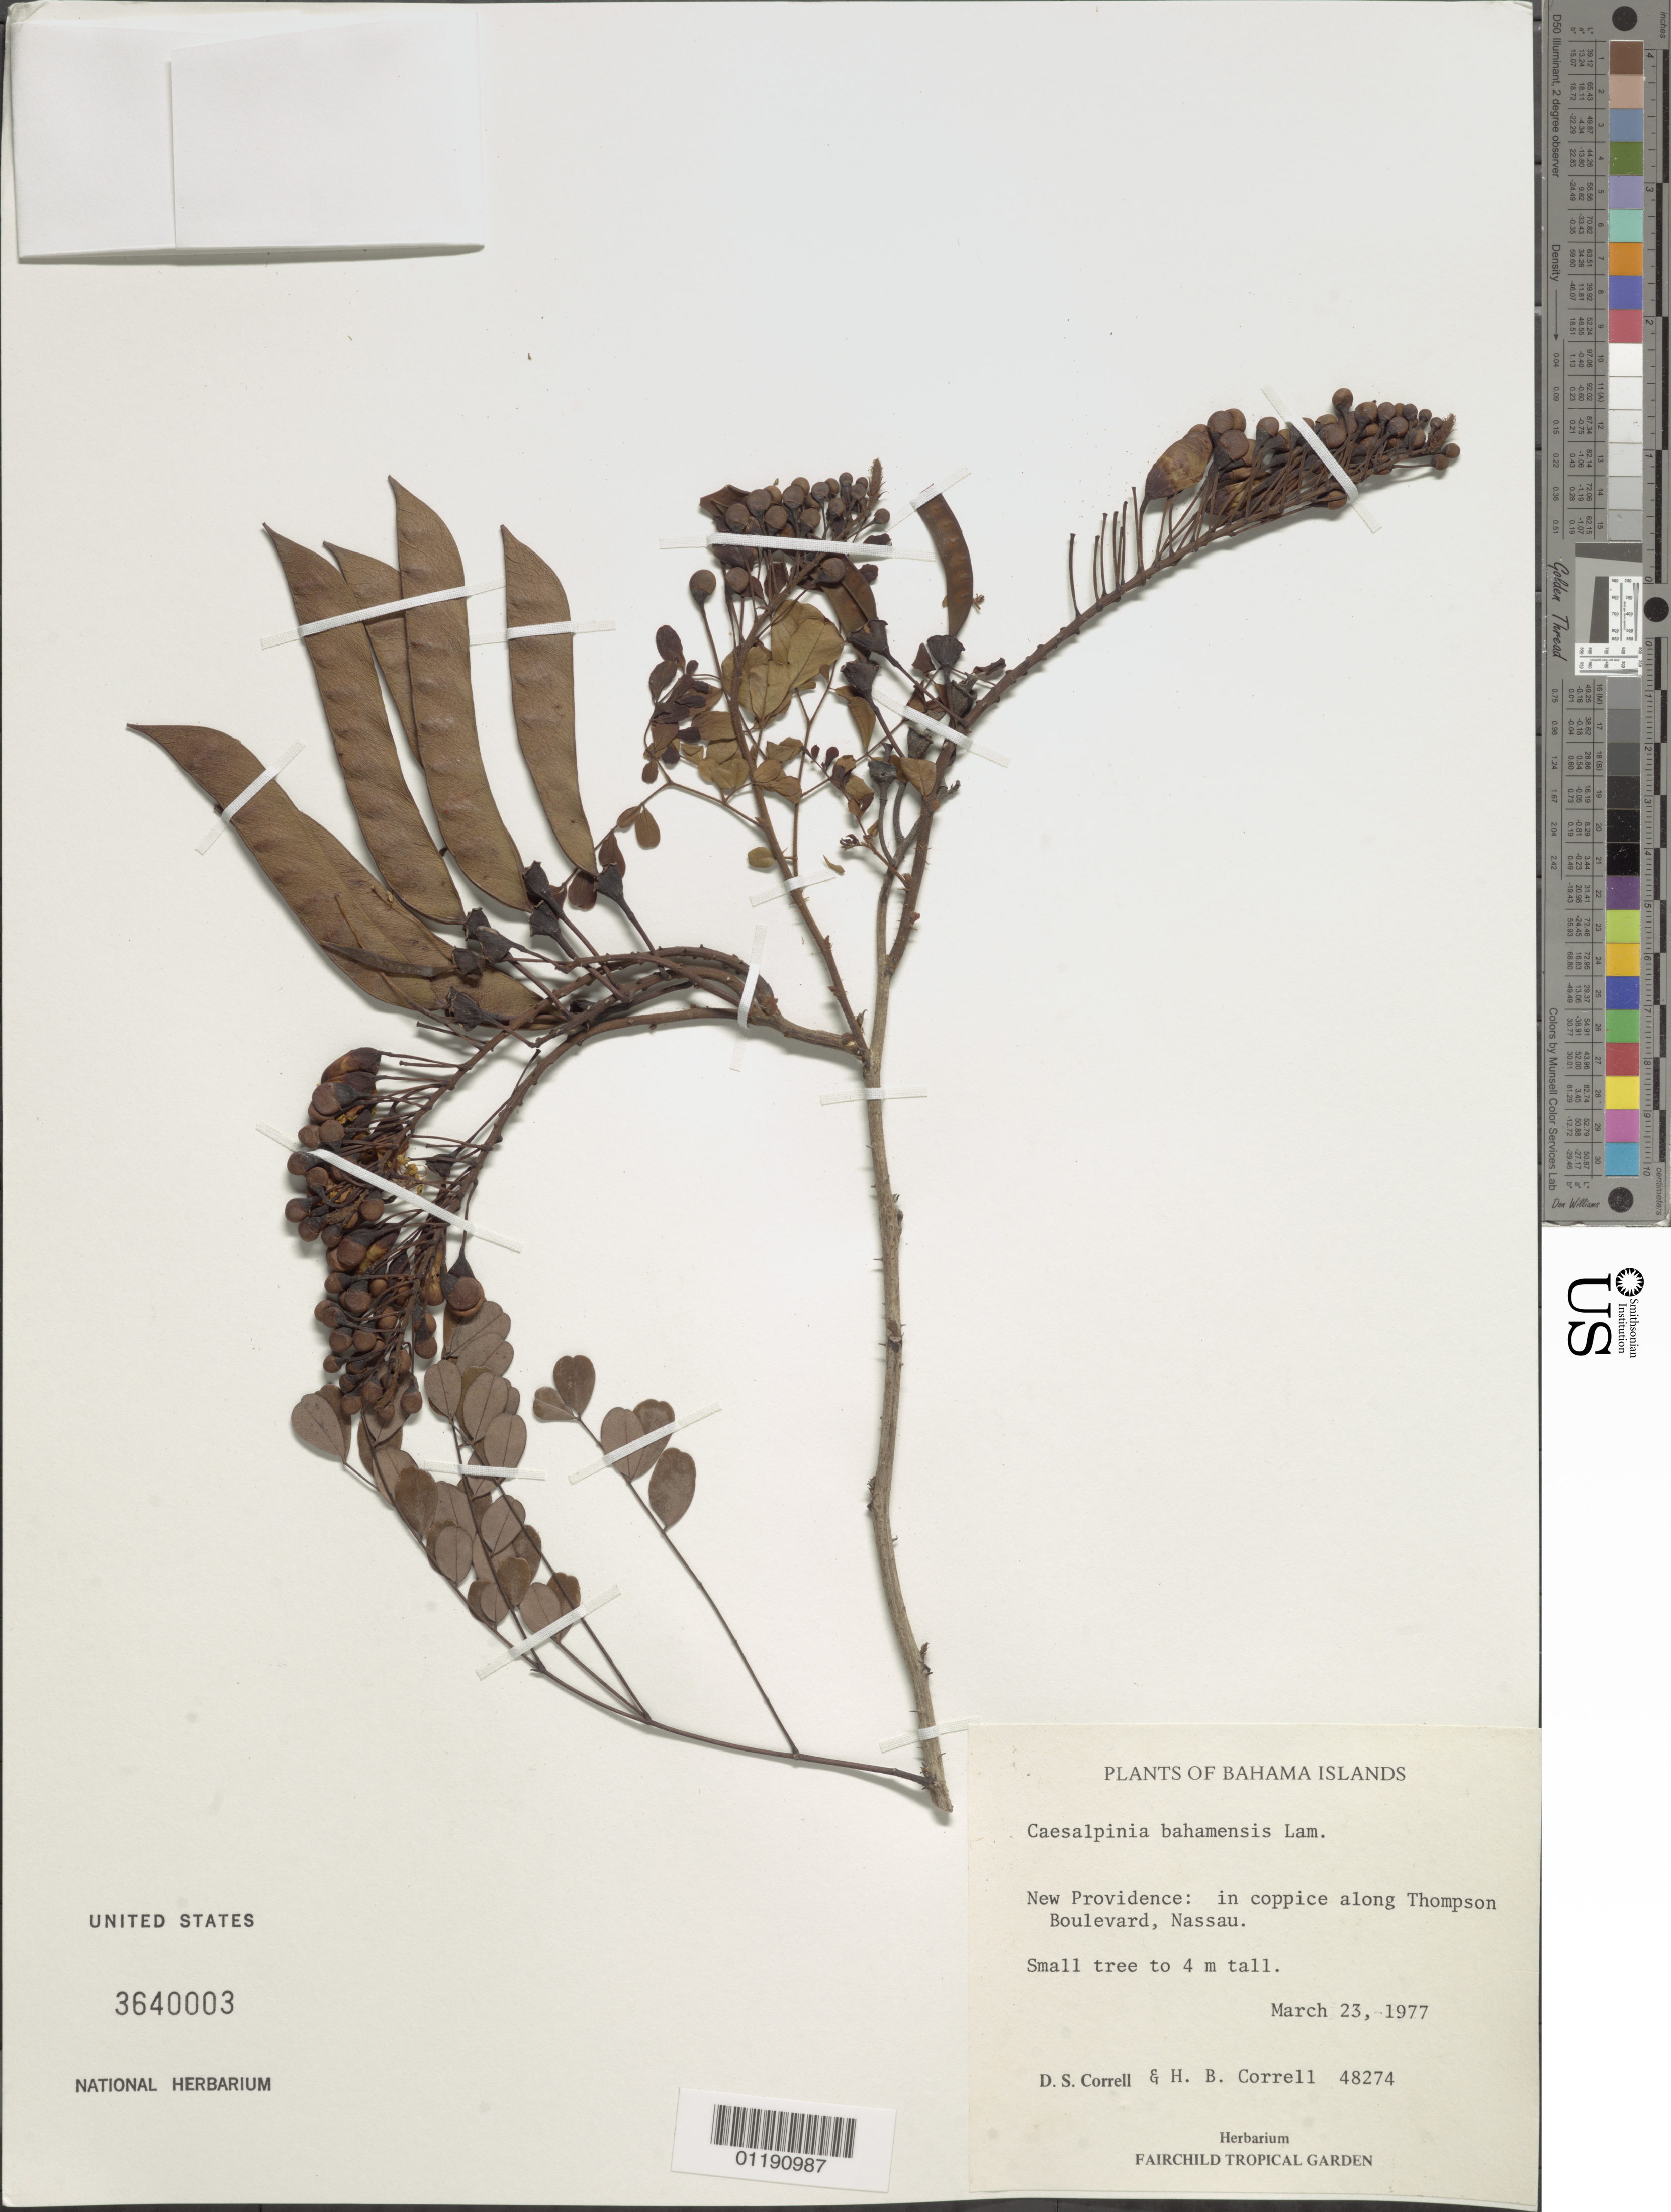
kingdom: Plantae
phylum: Tracheophyta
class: Magnoliopsida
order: Fabales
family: Fabaceae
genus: Caesalpinia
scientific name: Caesalpinia bahamensis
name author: Lam.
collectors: D. S. Correll & H. Correll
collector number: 48274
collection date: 1977-03-23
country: Bahamas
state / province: New Providence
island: New Providence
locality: New Providence: in coppice along Thompson Boulevard, Nassau.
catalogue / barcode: US 3640003